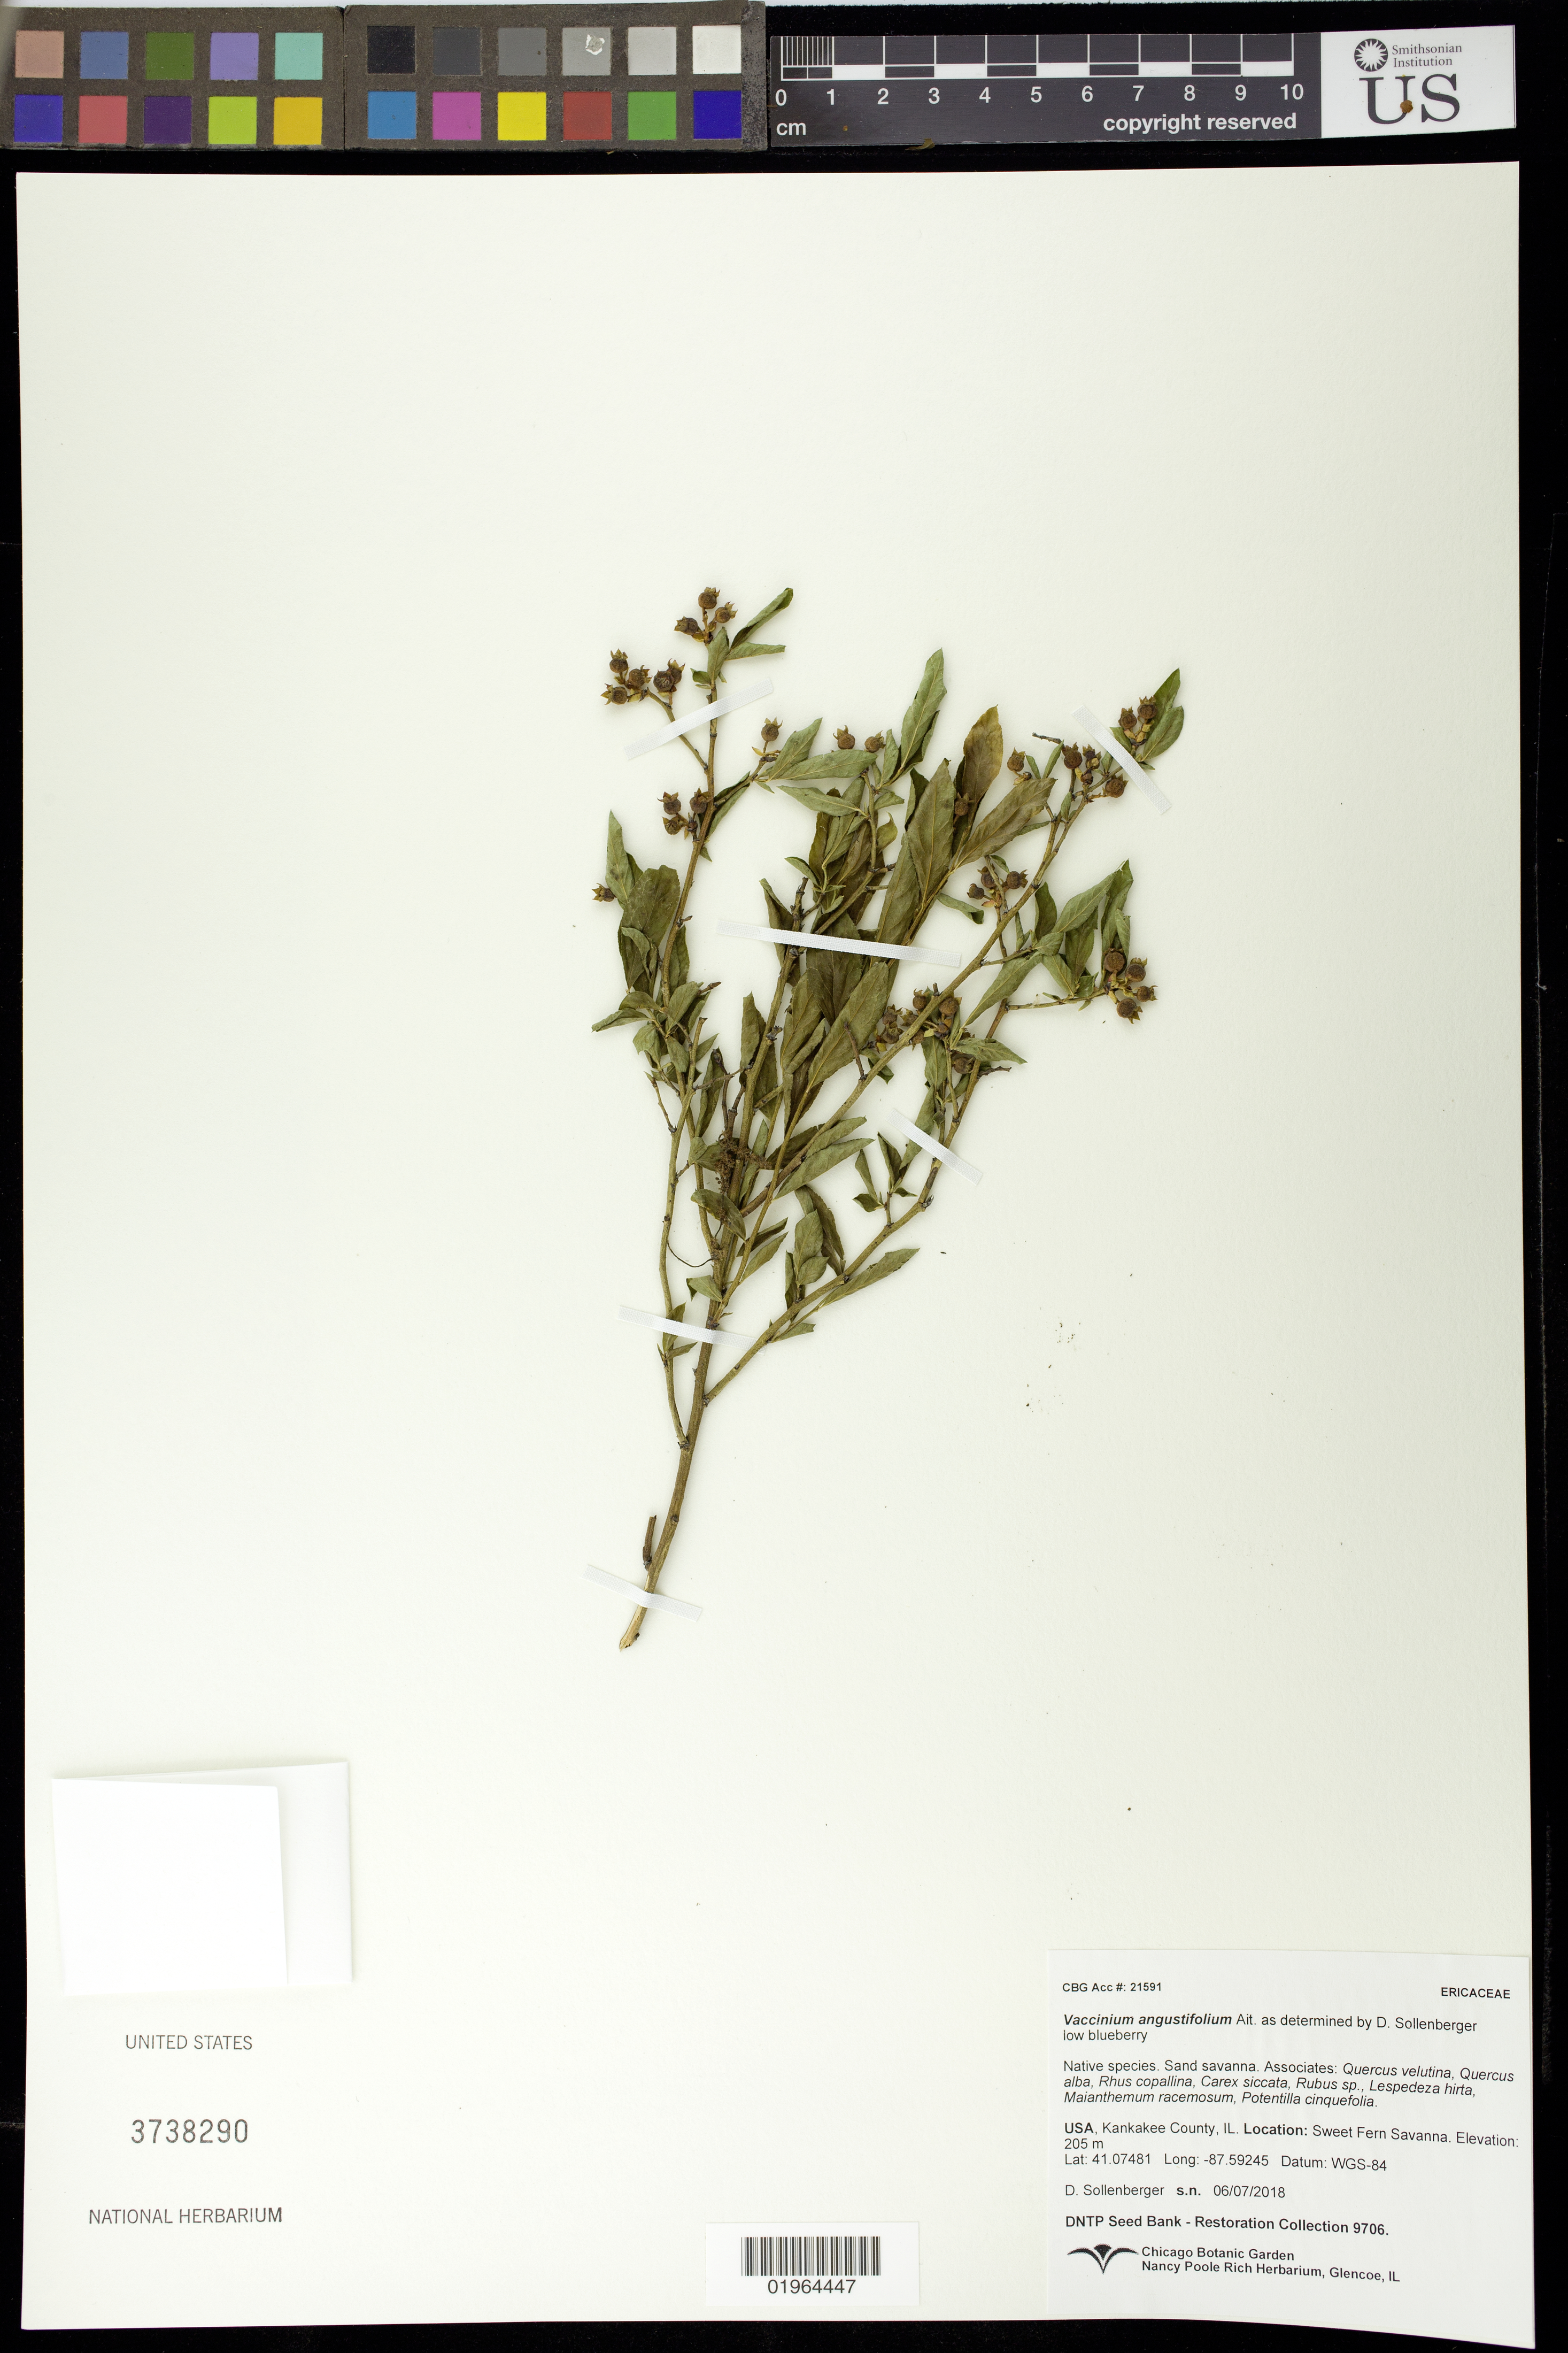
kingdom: Plantae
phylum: Tracheophyta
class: Magnoliopsida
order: Ericales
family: Ericaceae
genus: Vaccinium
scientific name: Vaccinium angustifolium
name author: Aiton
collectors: D. Sollenberger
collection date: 2018-06-07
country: United States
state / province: Illinois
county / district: Kankakee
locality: Sweet Fern Savanna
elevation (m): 205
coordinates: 41.07481, -87.59245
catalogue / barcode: US 3738290